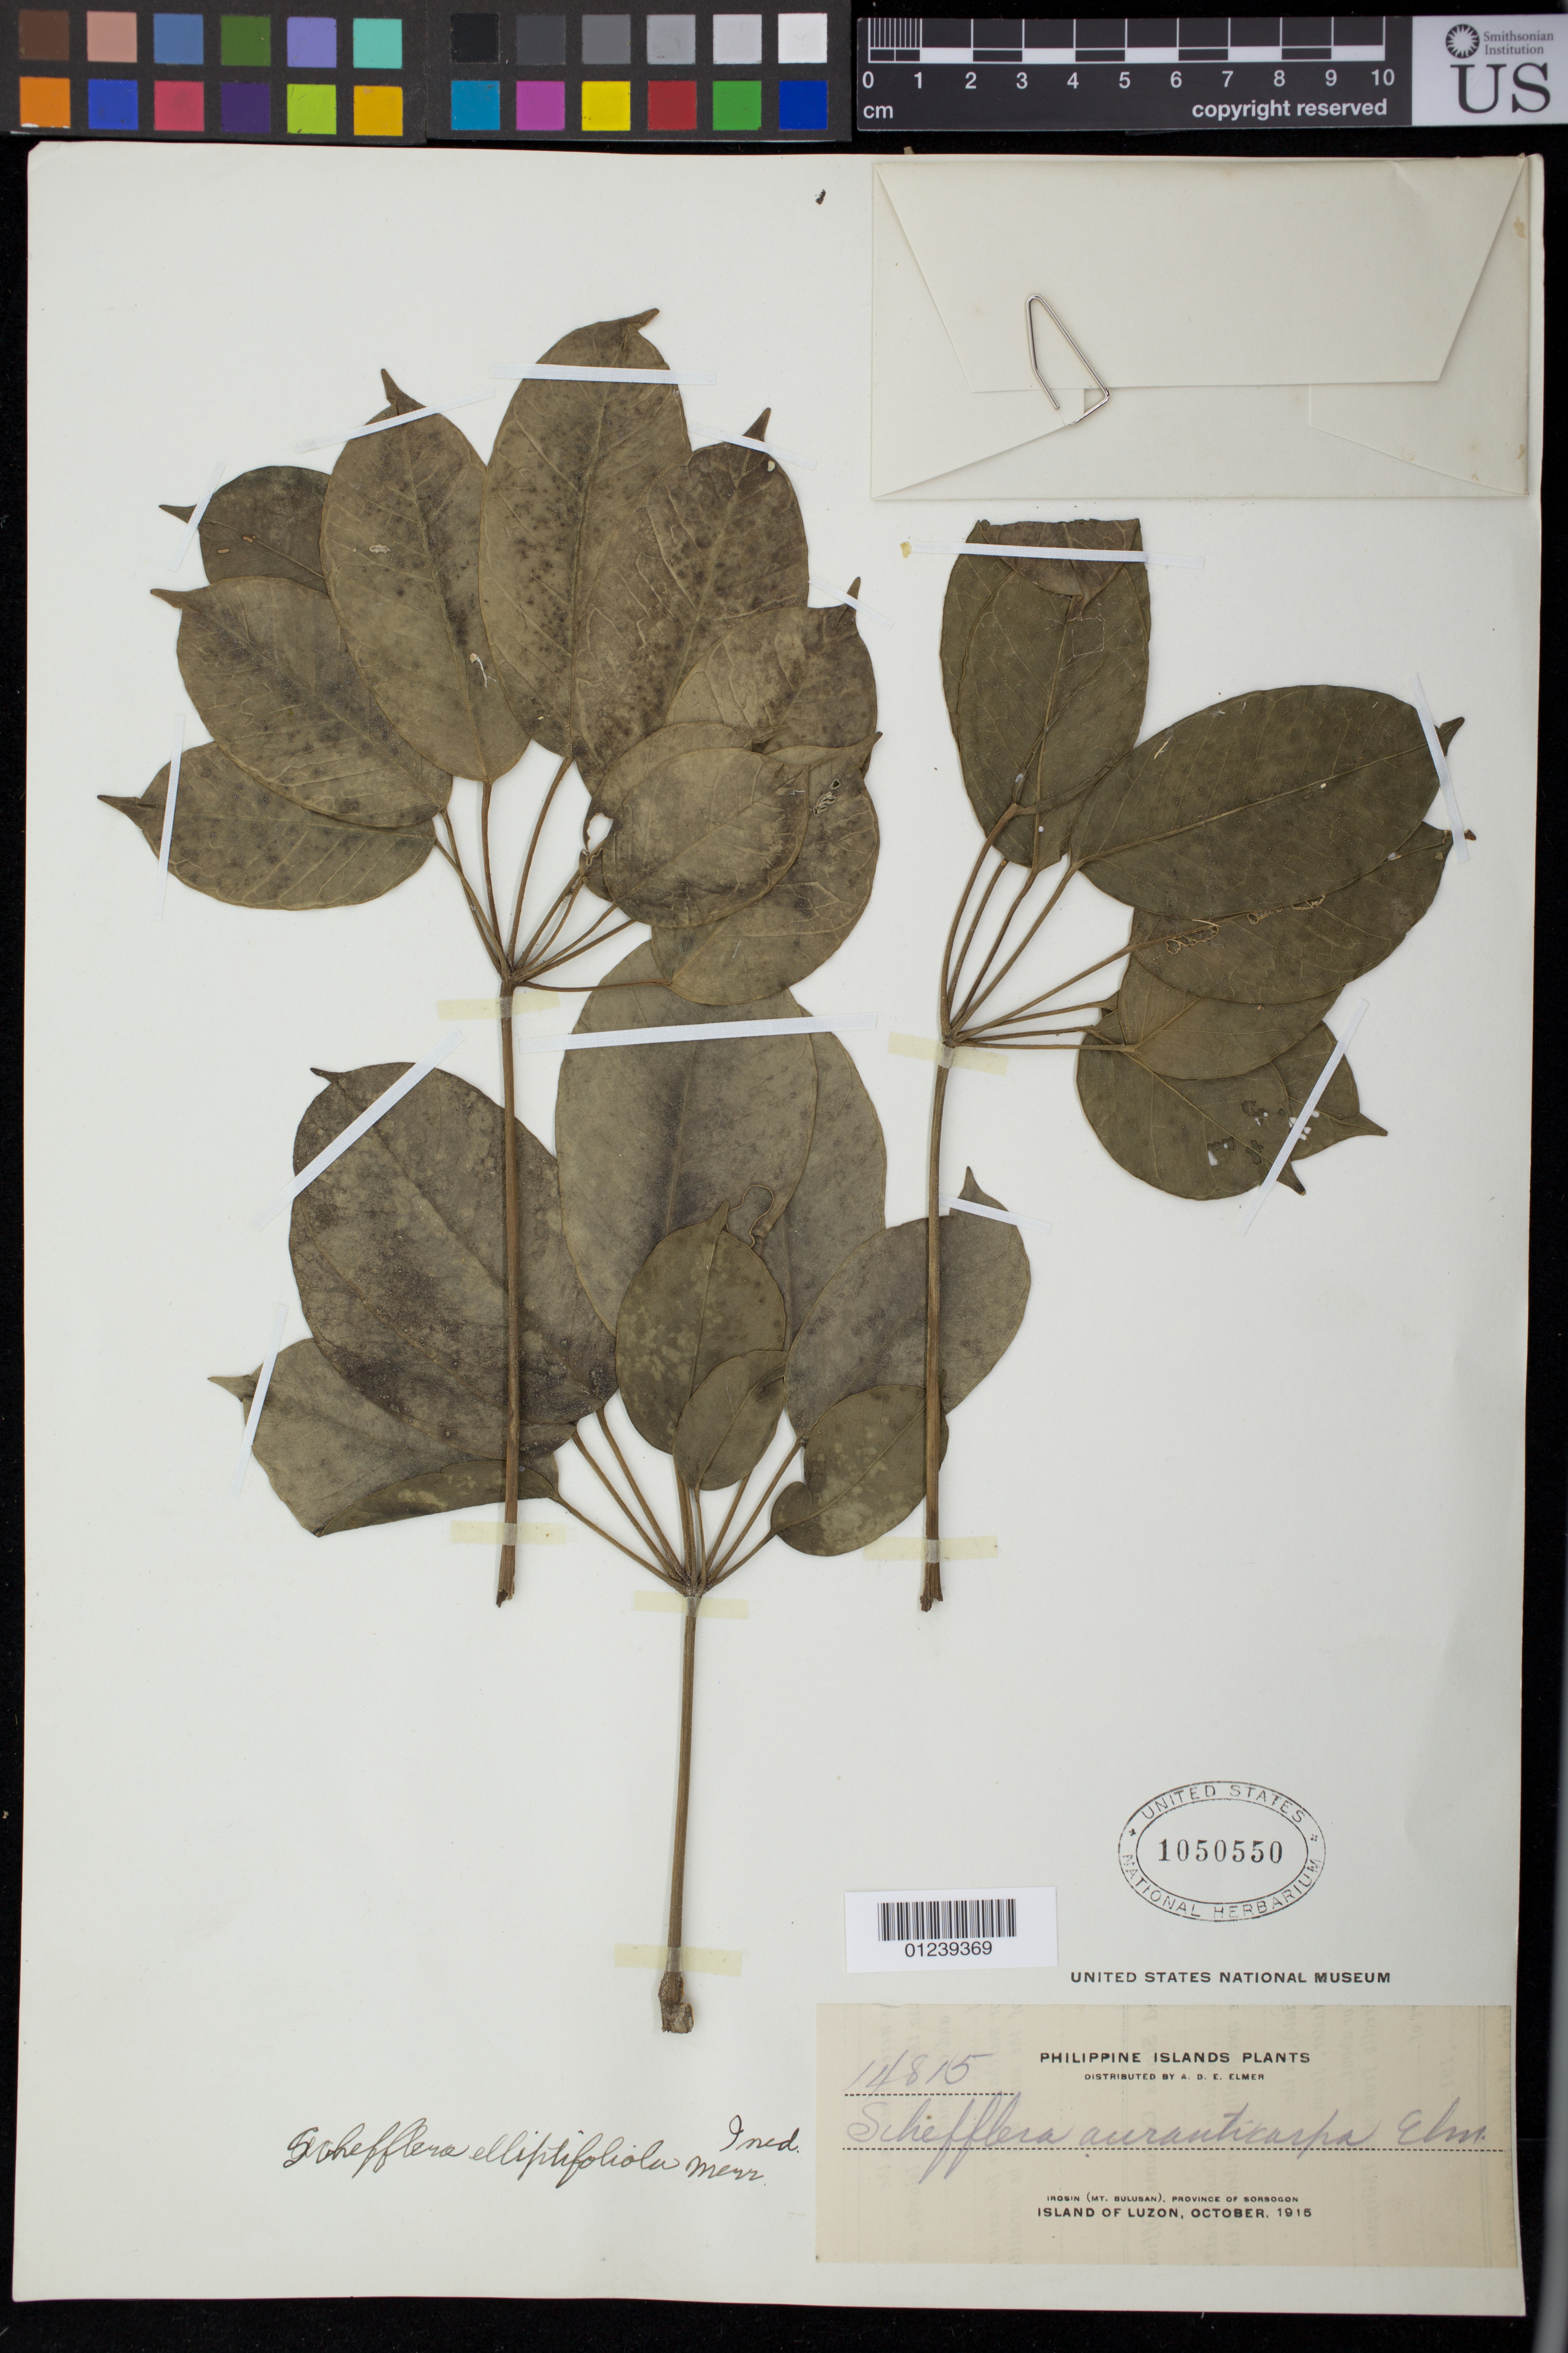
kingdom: Plantae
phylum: Tracheophyta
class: Magnoliopsida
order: Apiales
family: Araliaceae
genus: Schefflera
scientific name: Schefflera elliptifoliola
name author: Merr.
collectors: A. D. E. Elmer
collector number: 14815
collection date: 1915-10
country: Philippines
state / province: Bicol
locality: Irosin (Mt. Bulusan), Province of Sorsogon, Island of Luzon.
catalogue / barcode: US 1050550